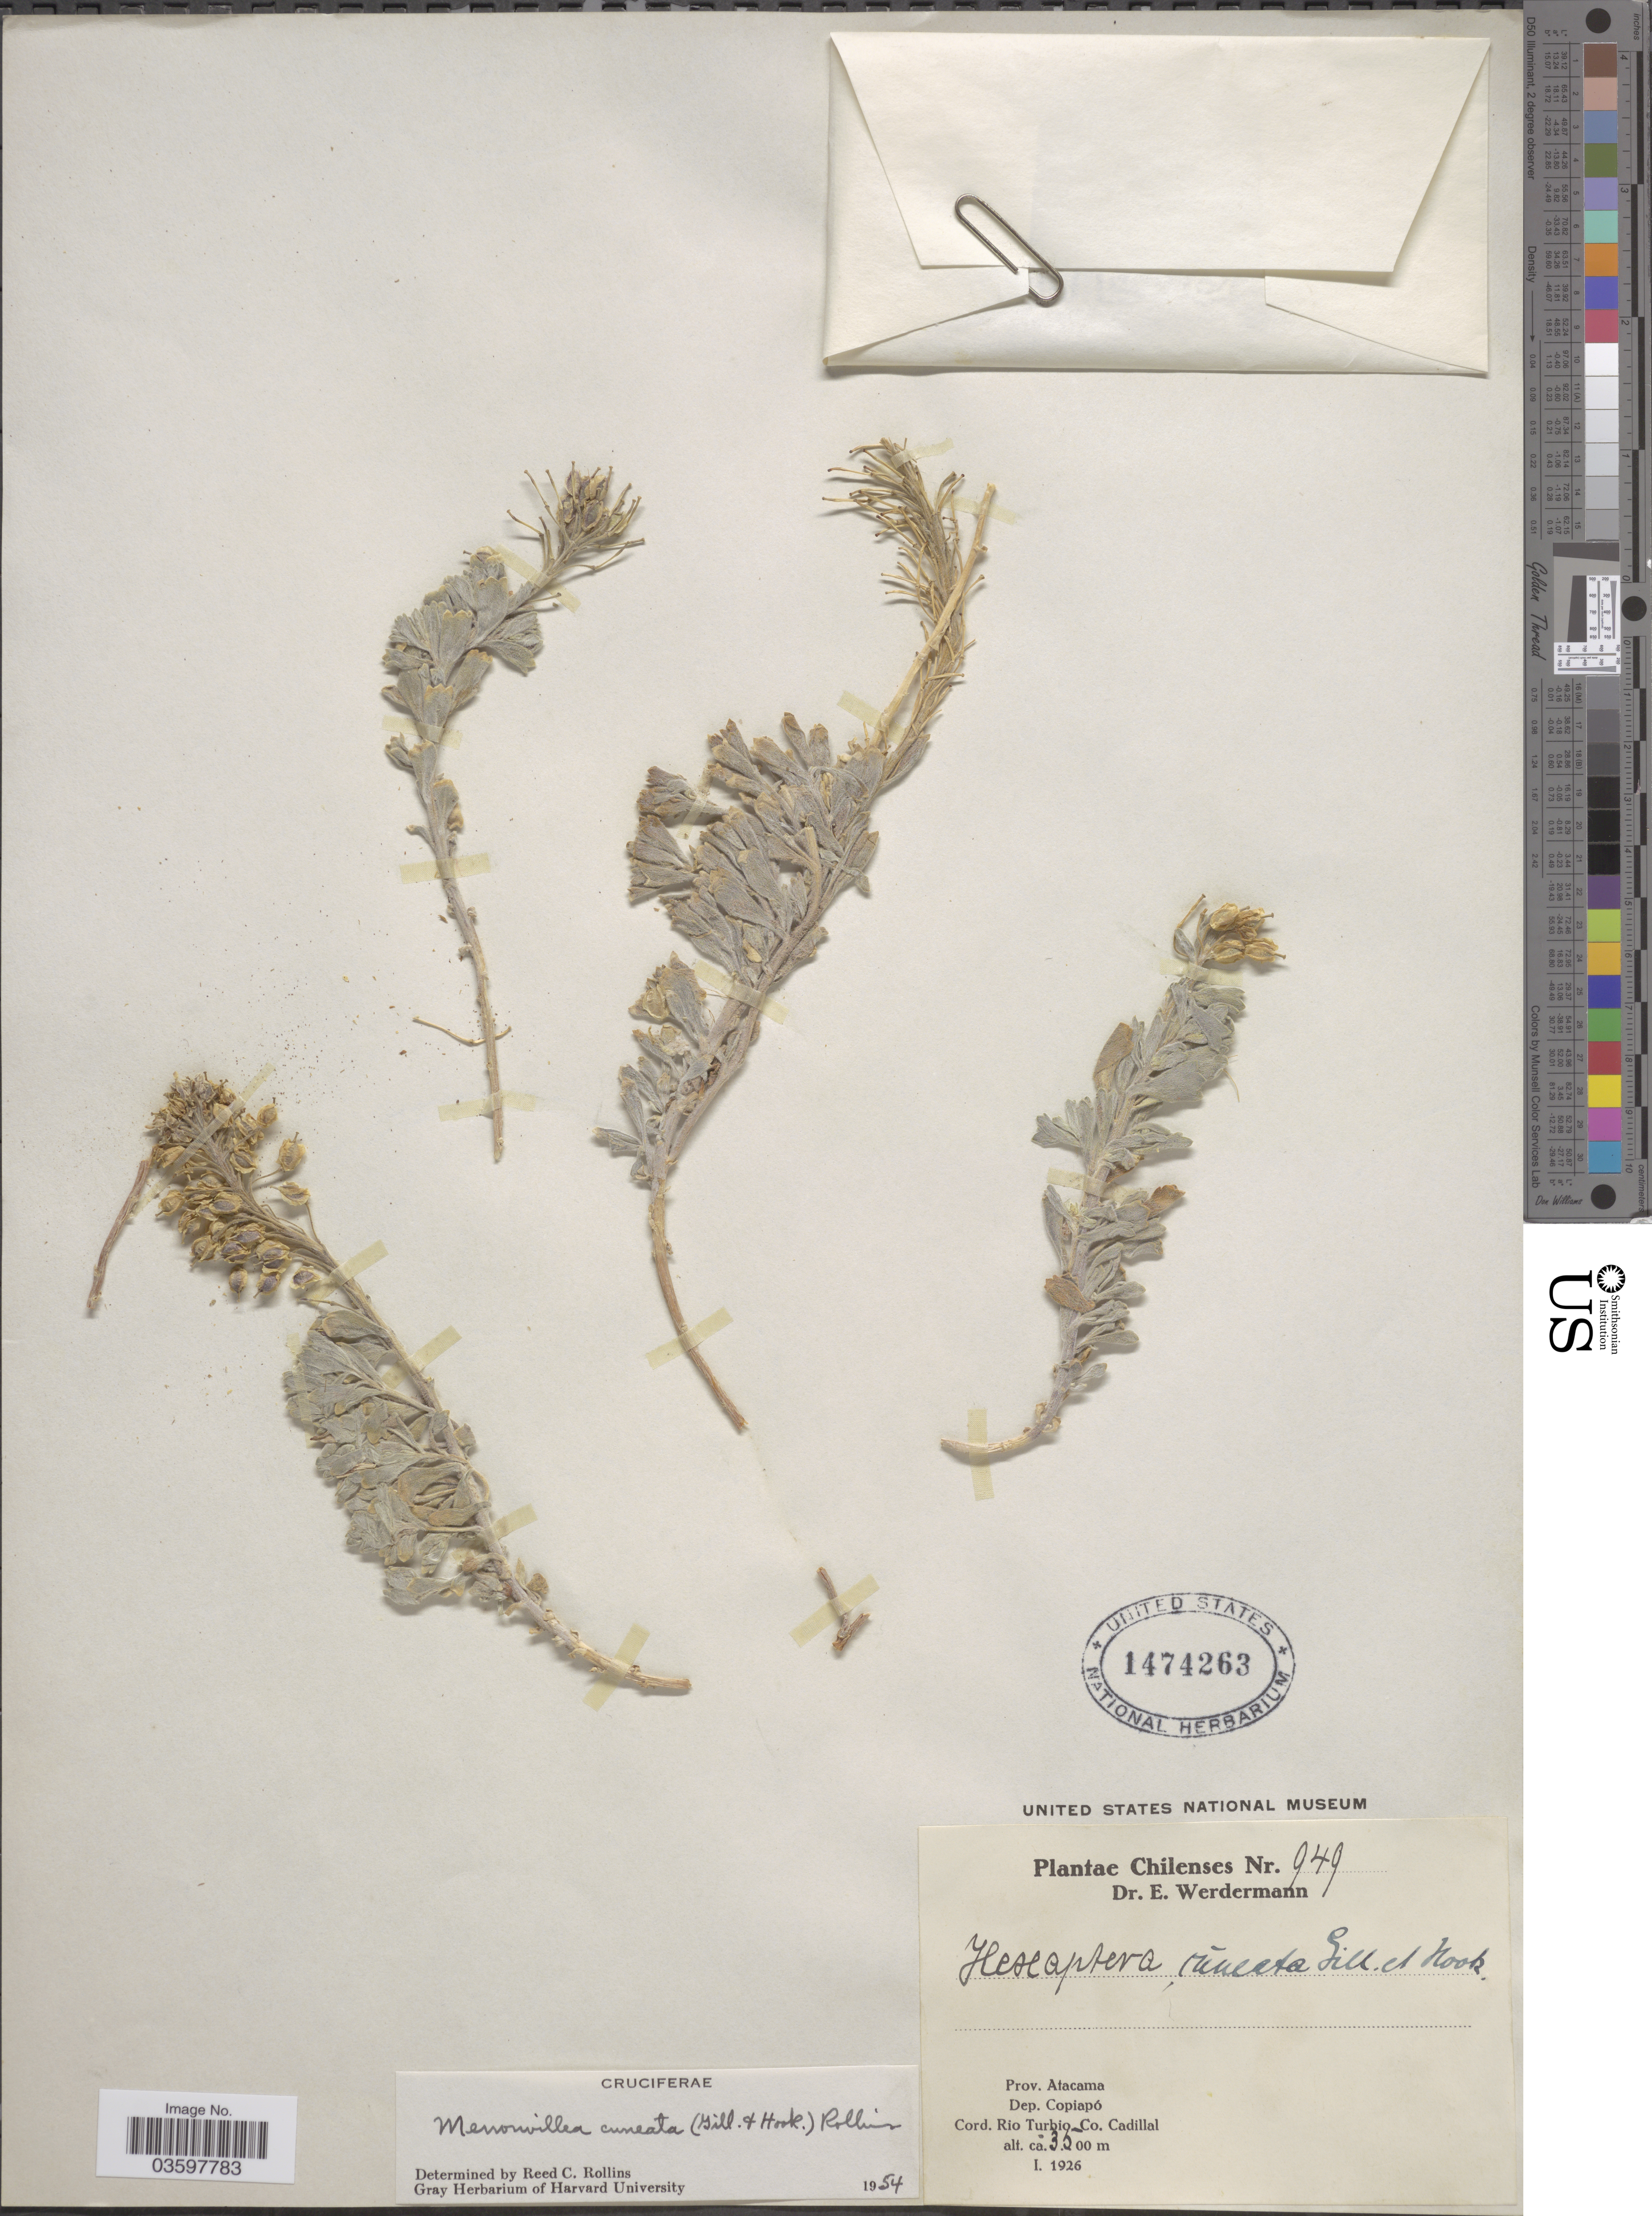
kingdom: Plantae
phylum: Tracheophyta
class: Magnoliopsida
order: Brassicales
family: Brassicaceae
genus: Menonvillea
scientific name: Menonvillea cuneata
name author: (Gillies & Hook.) Rollins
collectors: E. Werdermann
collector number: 949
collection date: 1926-01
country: Chile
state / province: Atacama (III)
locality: Dep. Copiapó. Cord. Rio Turbio Co. Cadillal.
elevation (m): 3500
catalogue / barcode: US 1474263